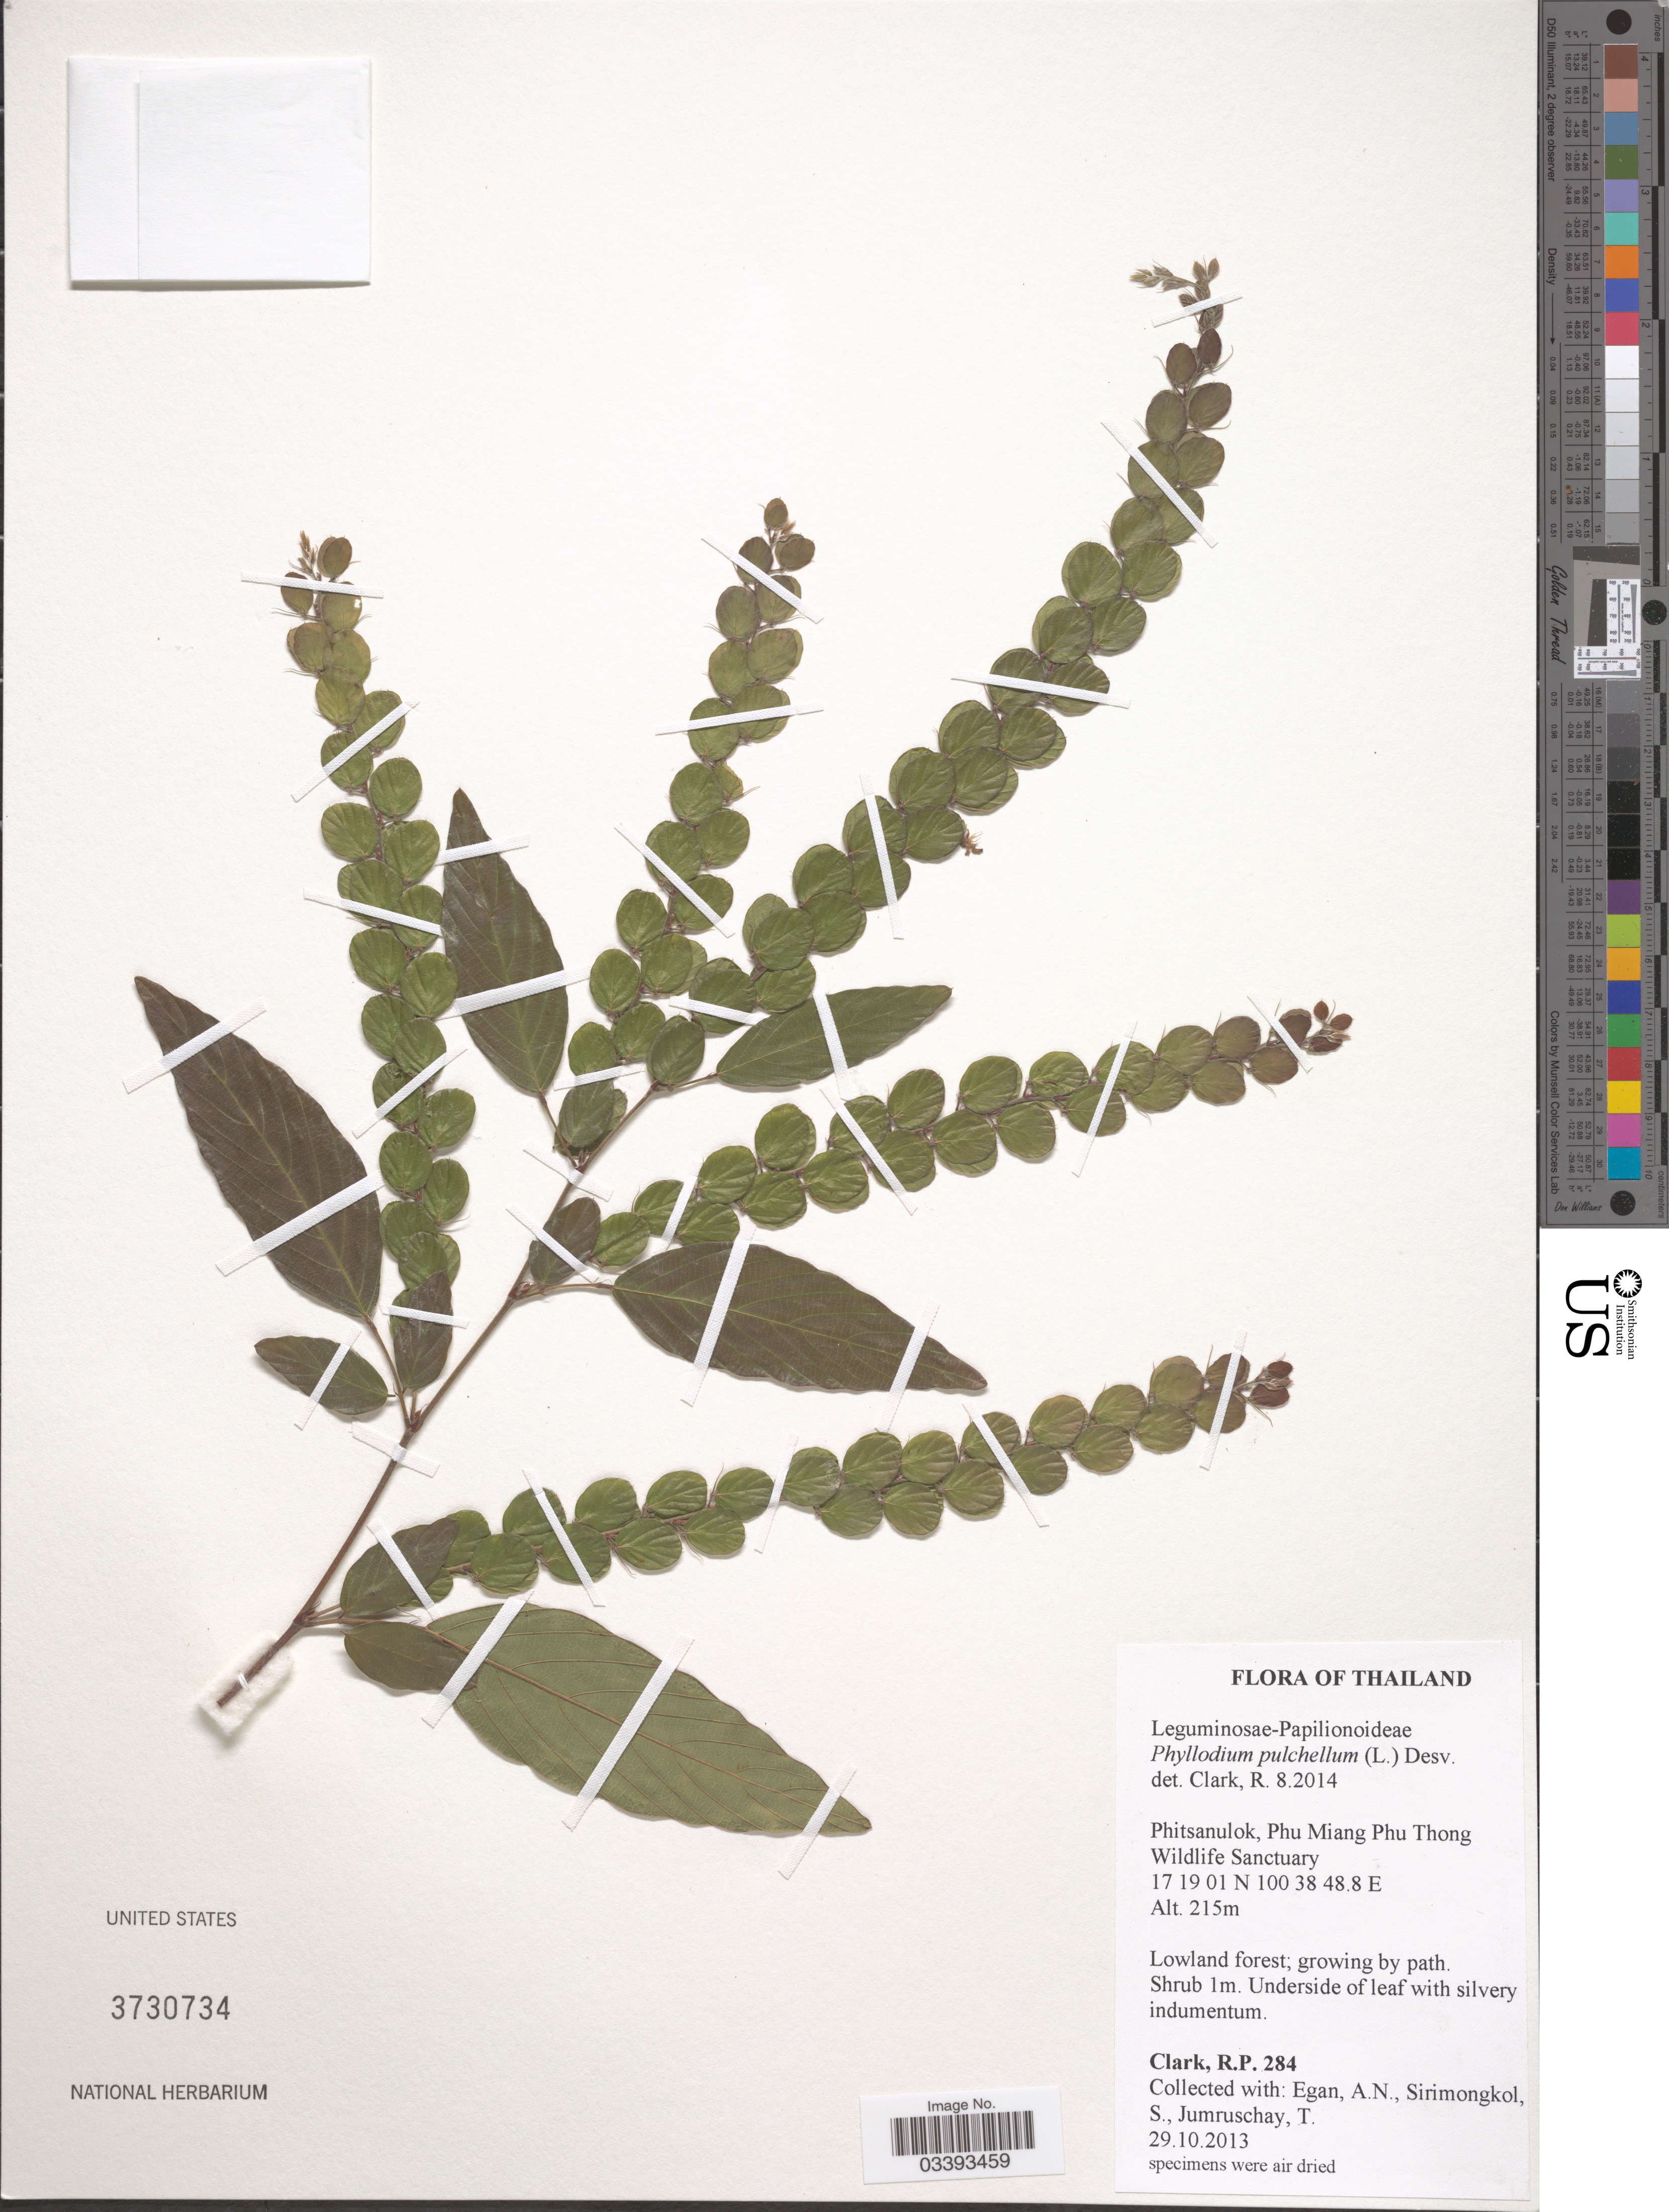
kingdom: Plantae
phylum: Tracheophyta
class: Magnoliopsida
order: Fabales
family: Fabaceae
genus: Phyllodium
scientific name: Phyllodium pulchellum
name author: (L.) Desv.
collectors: R. P. Clark, A. N. Egan, S. Sirimongkol & T. Jumruschay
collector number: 284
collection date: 2013-10-29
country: Thailand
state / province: Phitsanulok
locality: Phu Miang Phu Thong Wildlife Sanctuary.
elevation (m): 215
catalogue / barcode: US 3730734